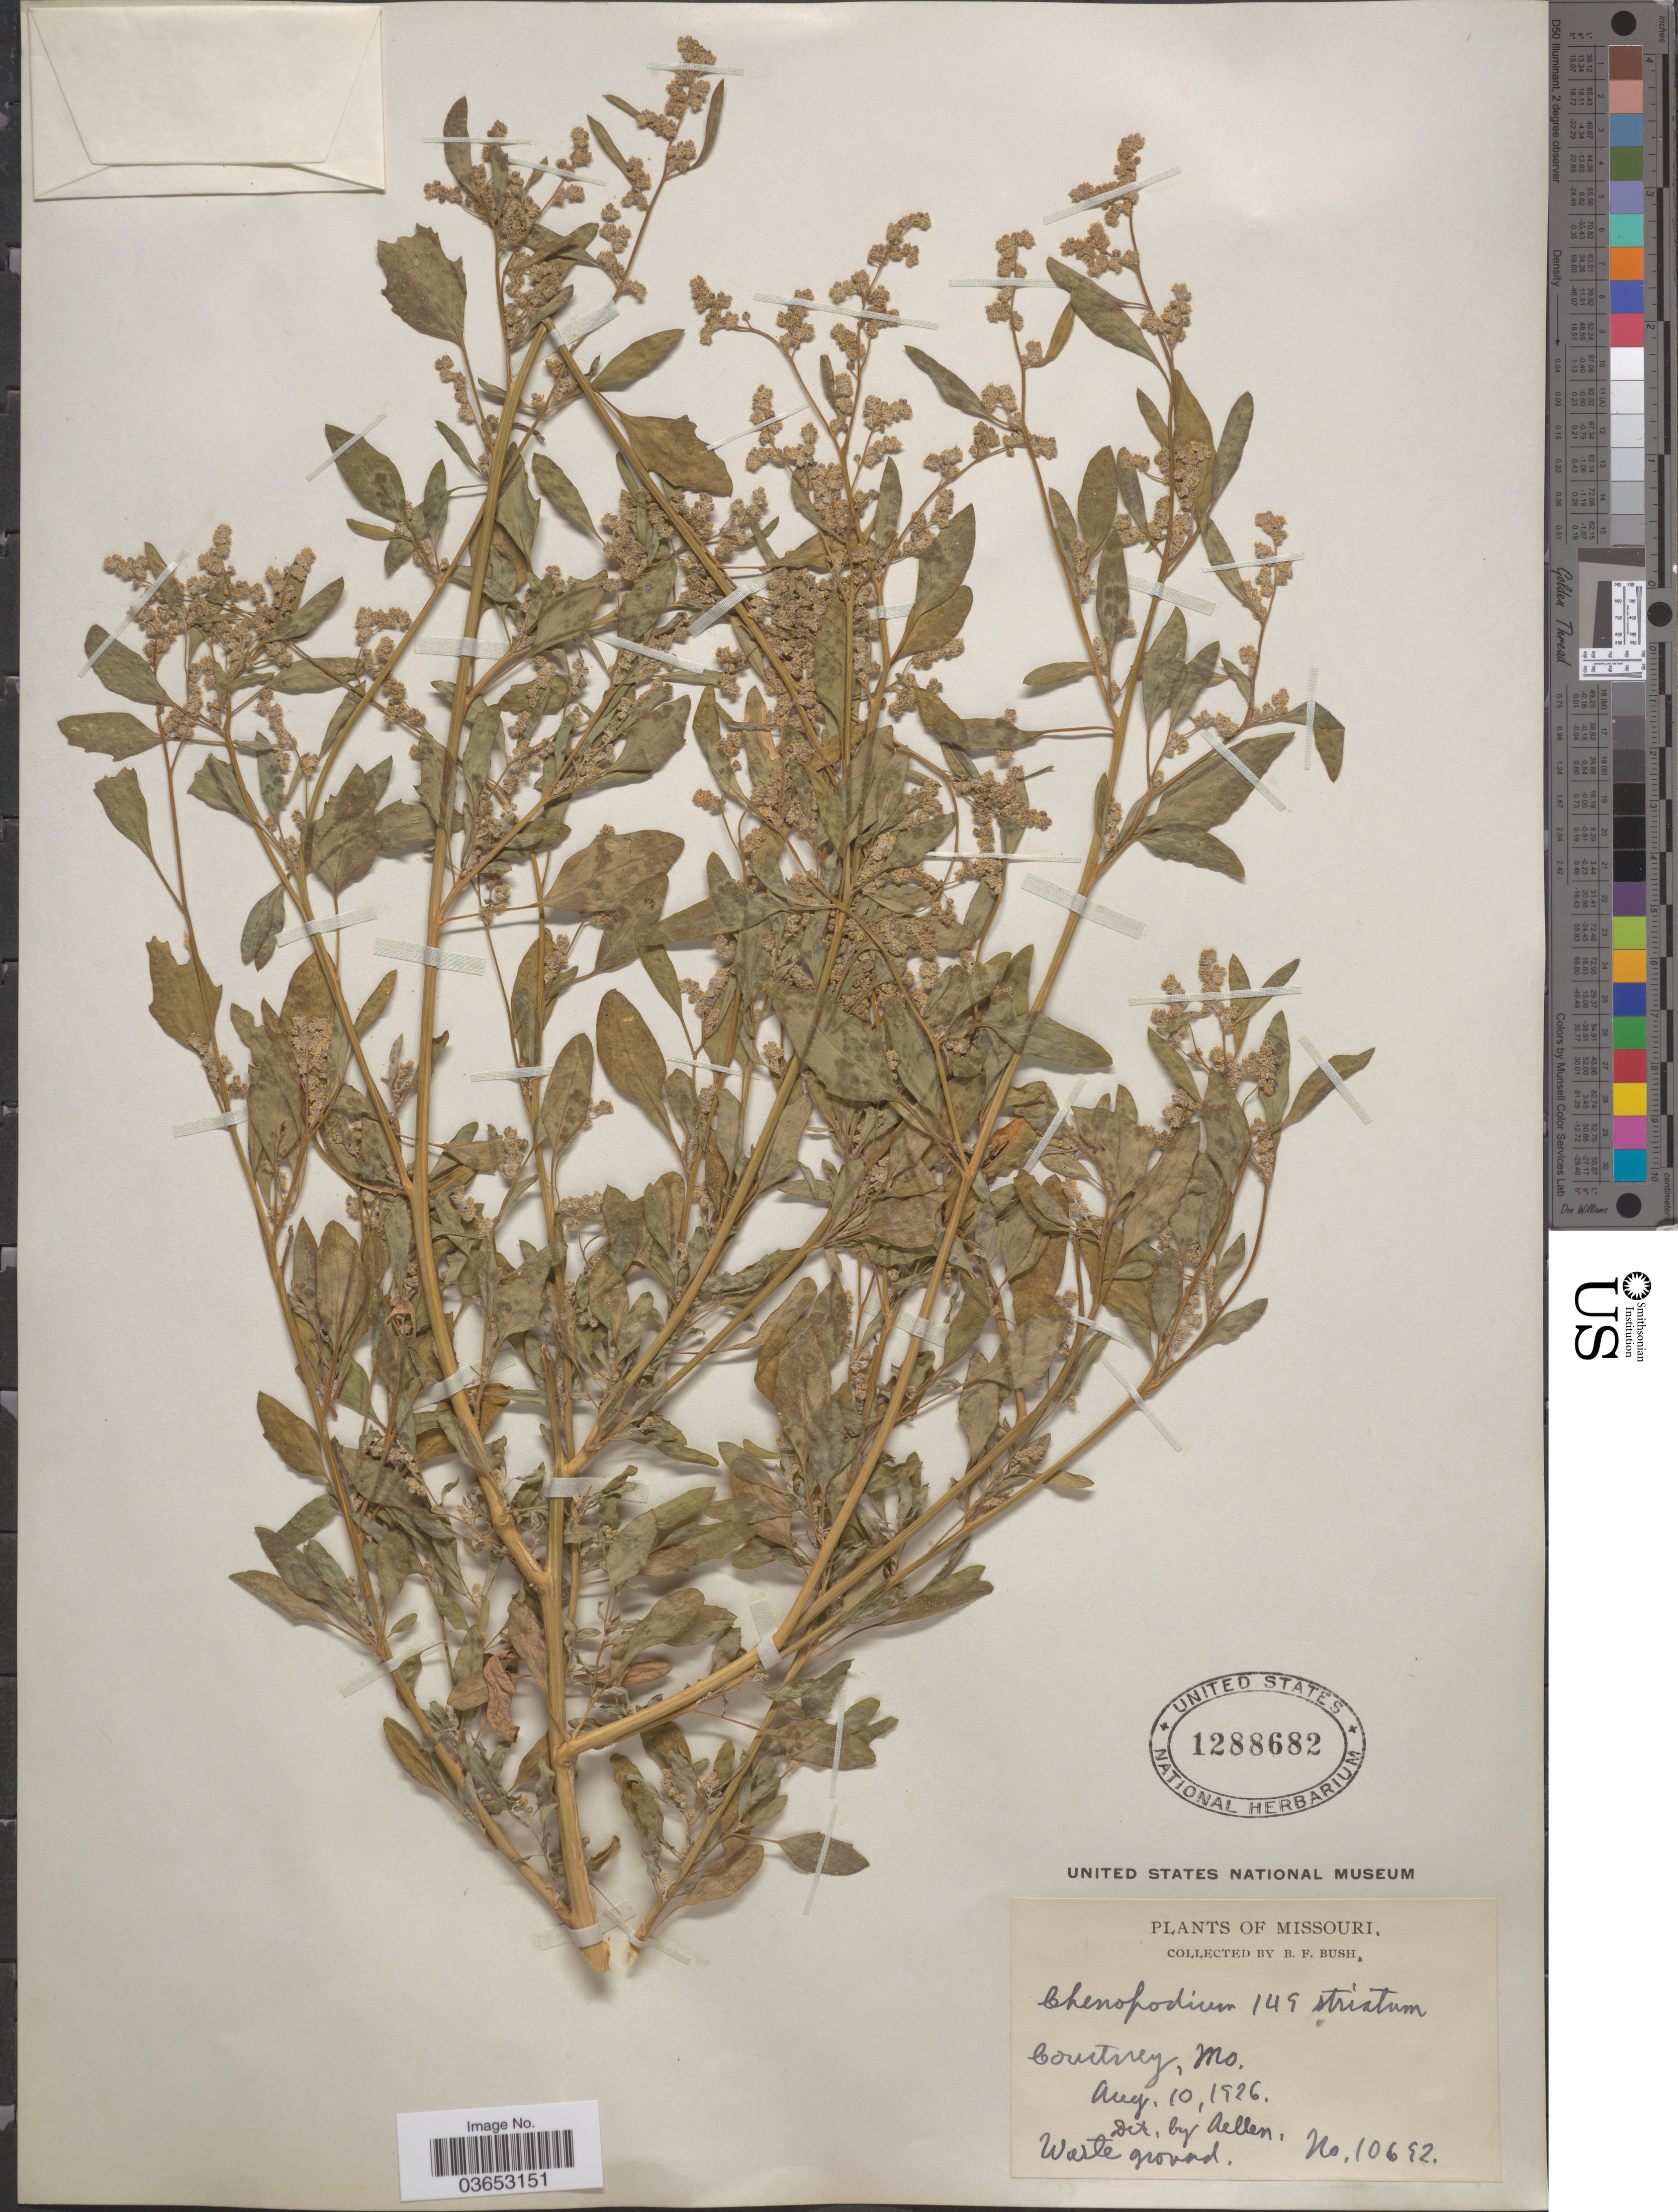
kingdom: Plantae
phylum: Tracheophyta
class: Magnoliopsida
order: Caryophyllales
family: Amaranthaceae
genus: Chenopodium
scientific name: Chenopodium glaucophyllum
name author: Aellen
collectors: B. F. Bush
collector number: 10692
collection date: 1926-08-10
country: United States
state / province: Missouri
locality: Courtney.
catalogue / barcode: US 1288682